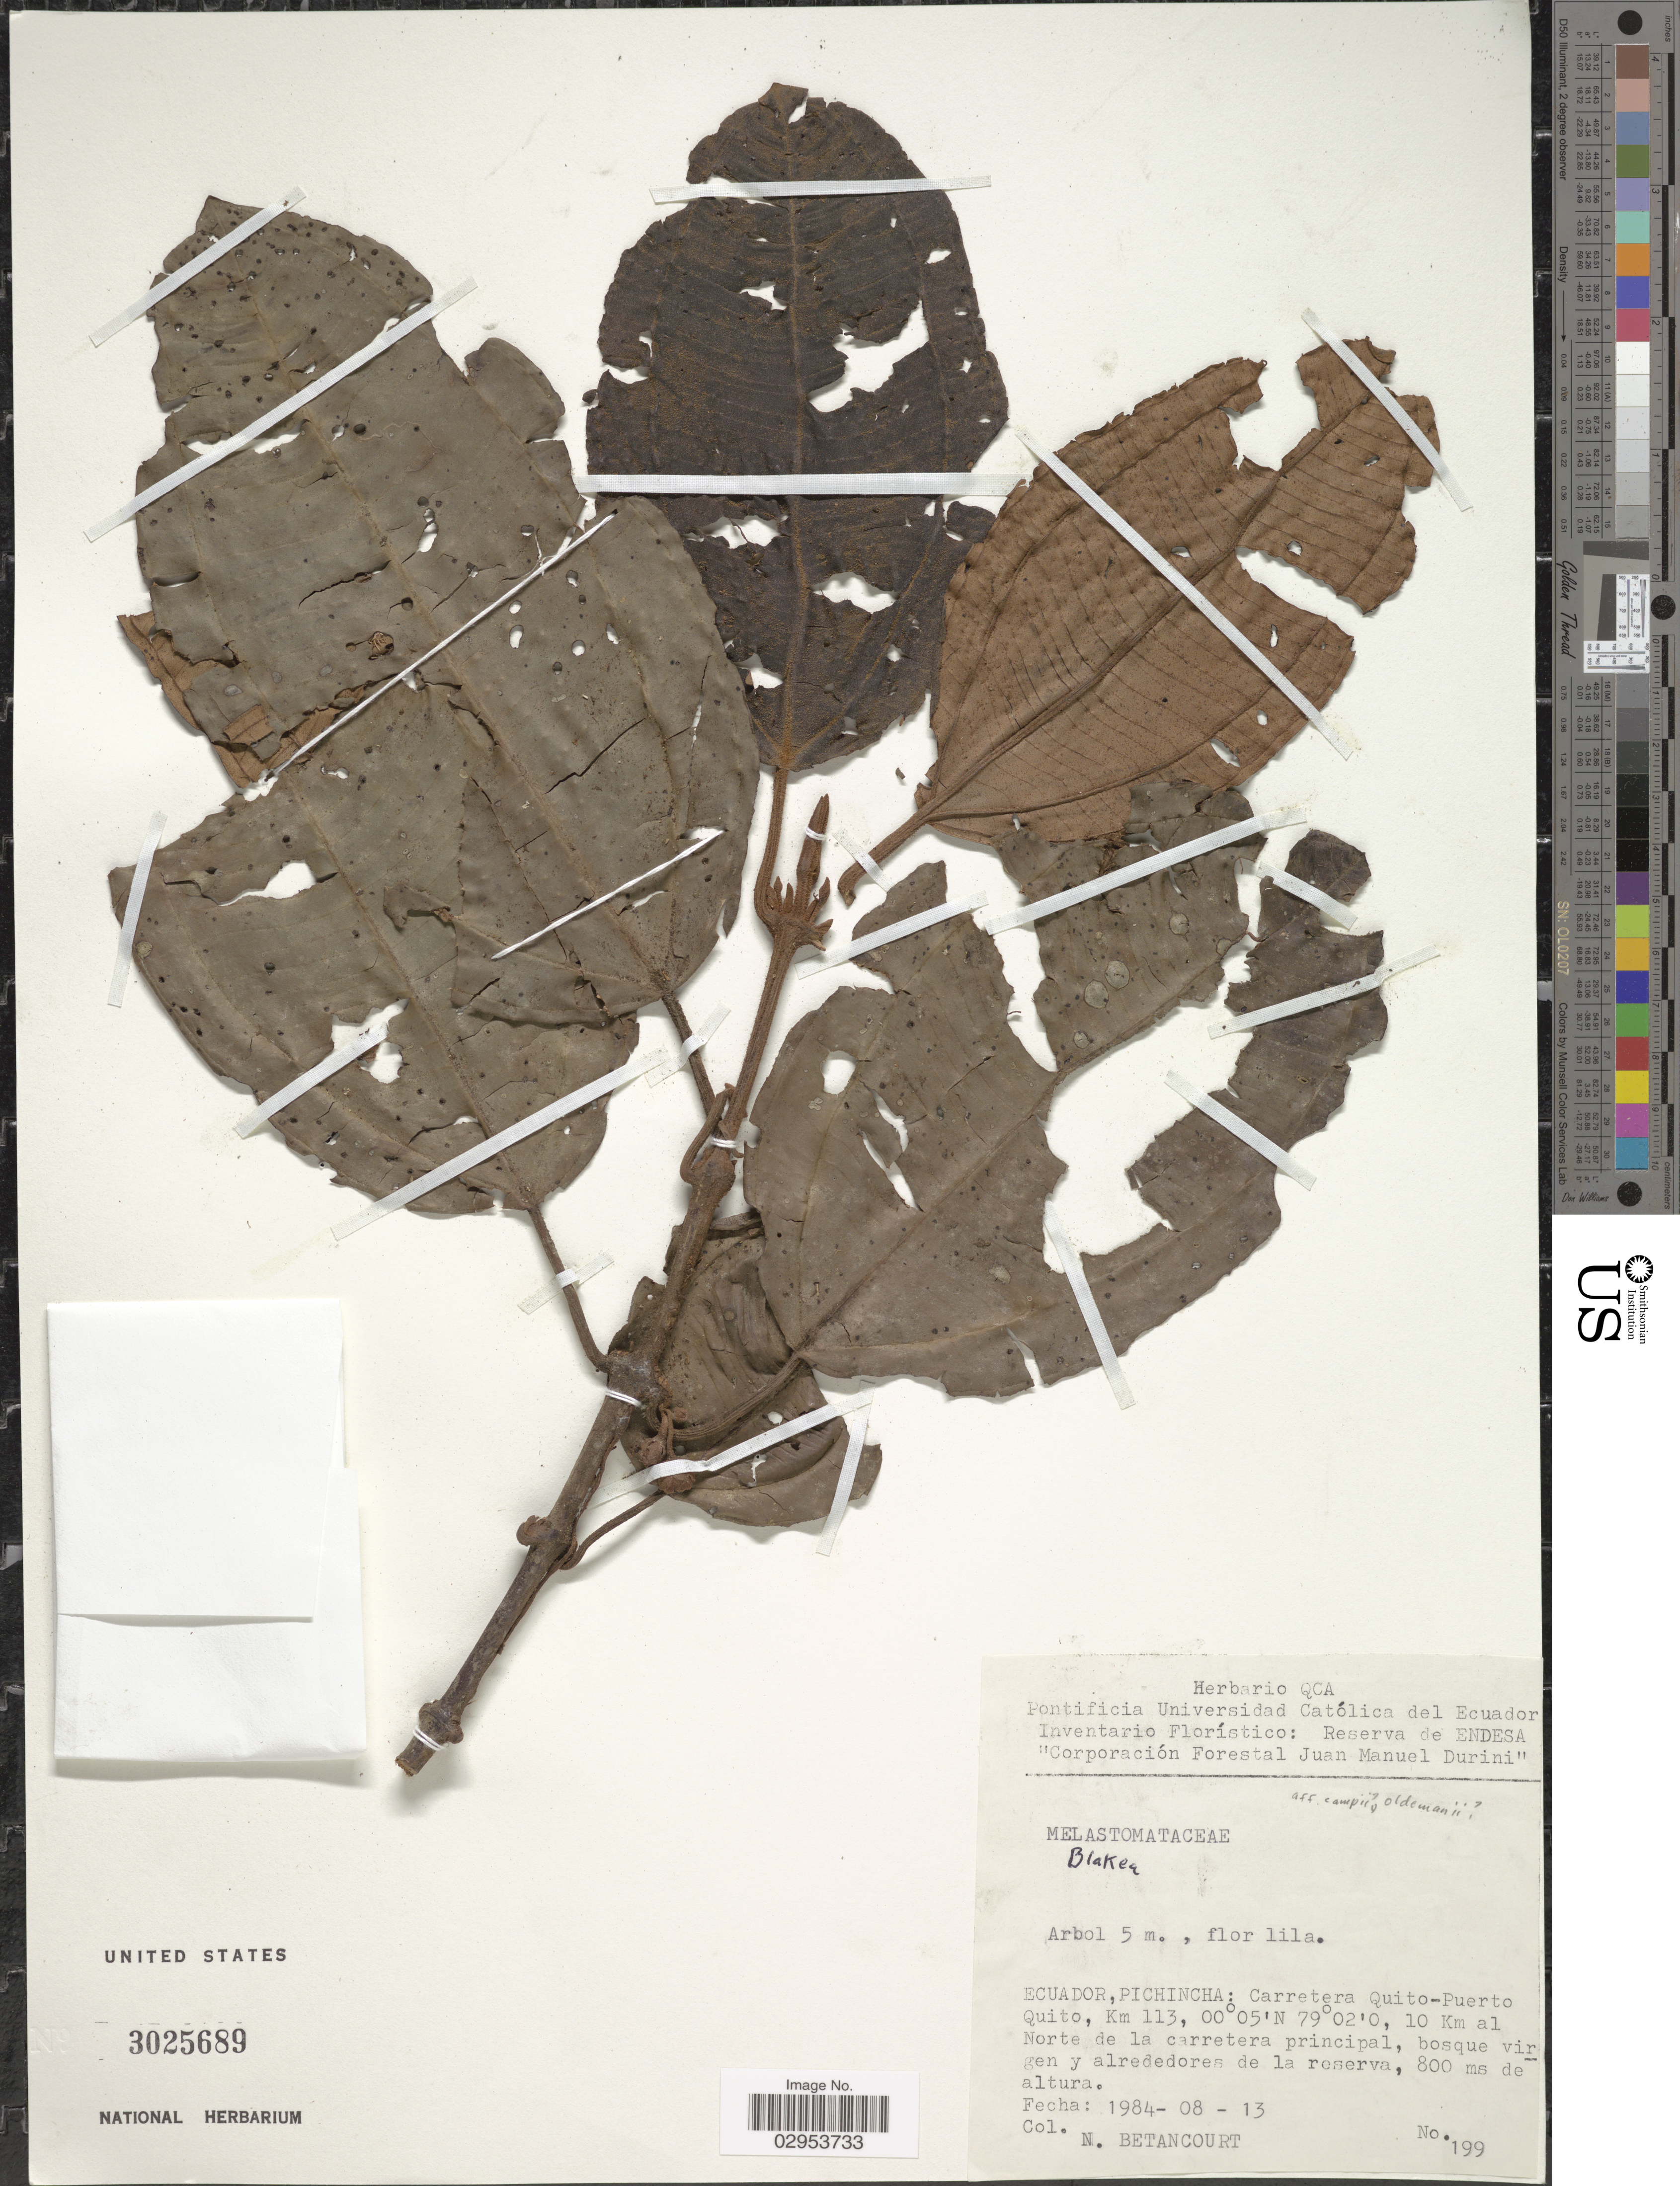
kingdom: Plantae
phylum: Tracheophyta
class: Magnoliopsida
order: Myrtales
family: Melastomataceae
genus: Blakea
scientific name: Blakea sp.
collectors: N. Betancourt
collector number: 199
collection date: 1984-08-13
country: Ecuador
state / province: Pichincha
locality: Carretera Quito-Puerto Quito, Km 113, 10 Km al Norte de la carretera principal, bosque virgen y alrededores de la reserva.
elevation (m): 800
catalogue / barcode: US 3025689